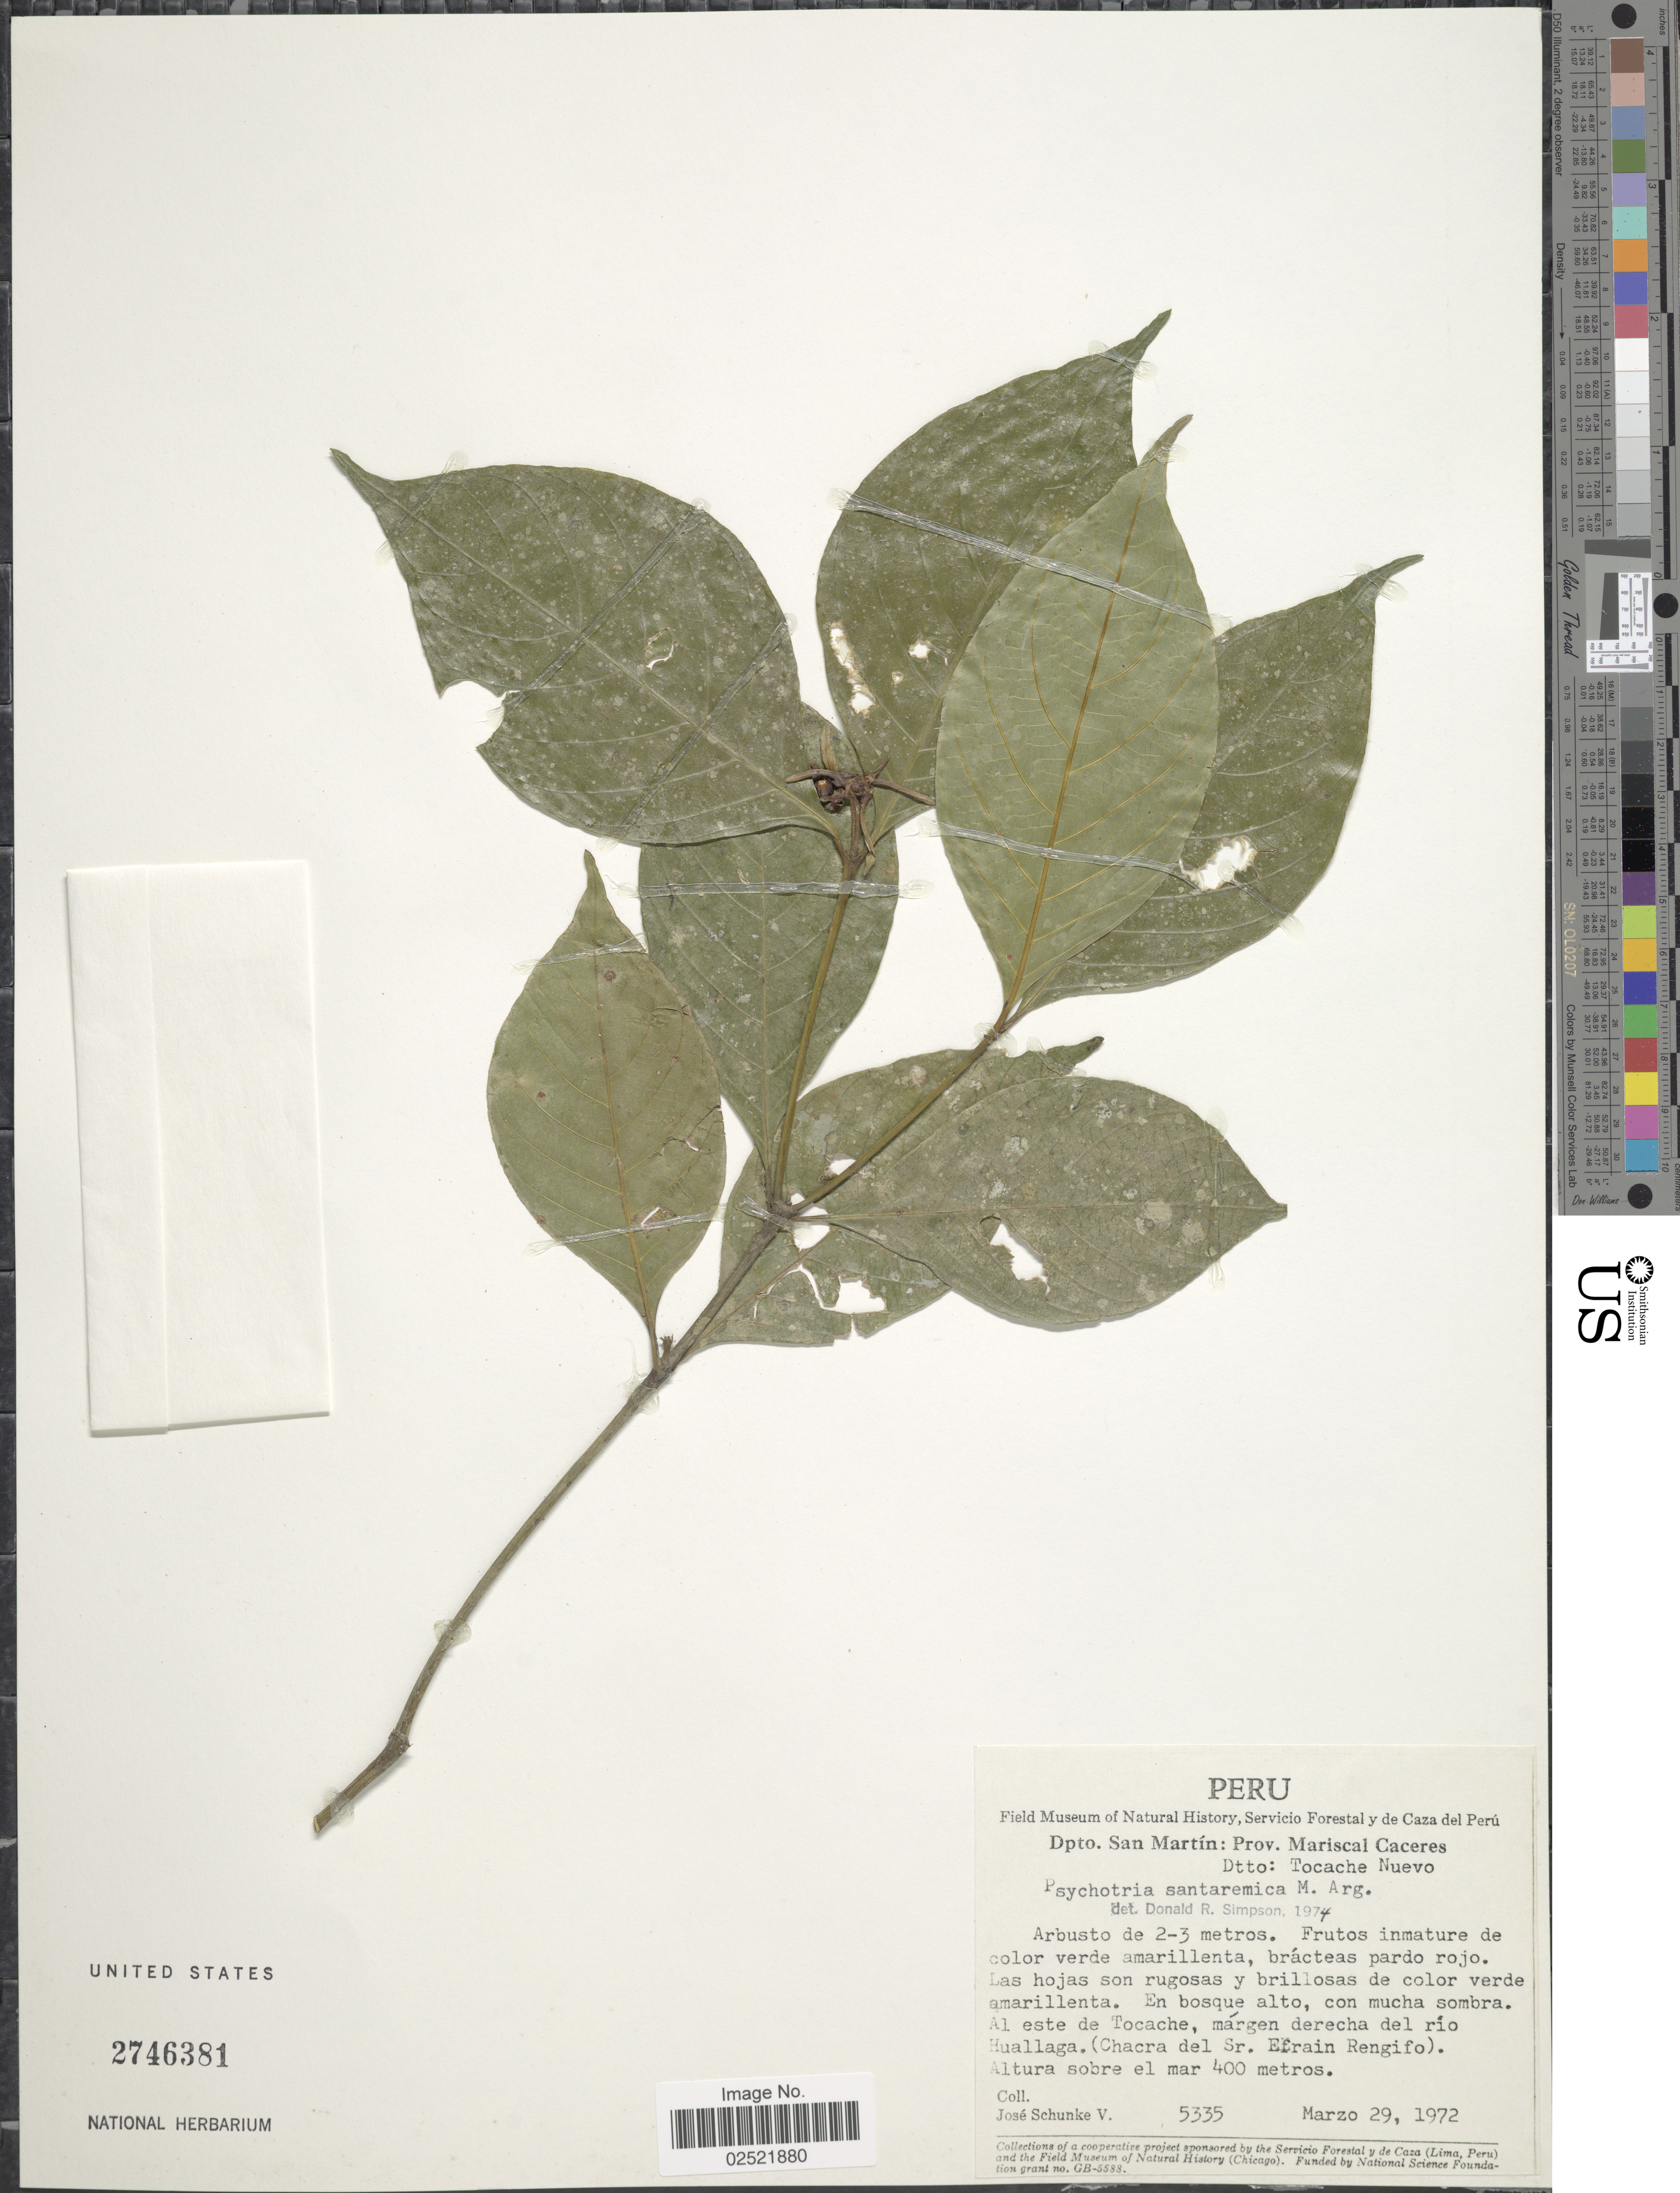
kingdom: Plantae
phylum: Tracheophyta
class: Magnoliopsida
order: Gentianales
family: Rubiaceae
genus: Psychotria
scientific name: Psychotria santaremica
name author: Müll. Arg.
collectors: J. Schunke Vigo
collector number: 5335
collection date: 1972-03-29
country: Peru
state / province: San Martín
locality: Prov. Mariscal Caceres, Dtto. Tocache Nuevo, al este de Tocache, margen derecha del Rio Huallaga (Chacra del Sr. Efrain Rengifo)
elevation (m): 400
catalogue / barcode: US 2746381